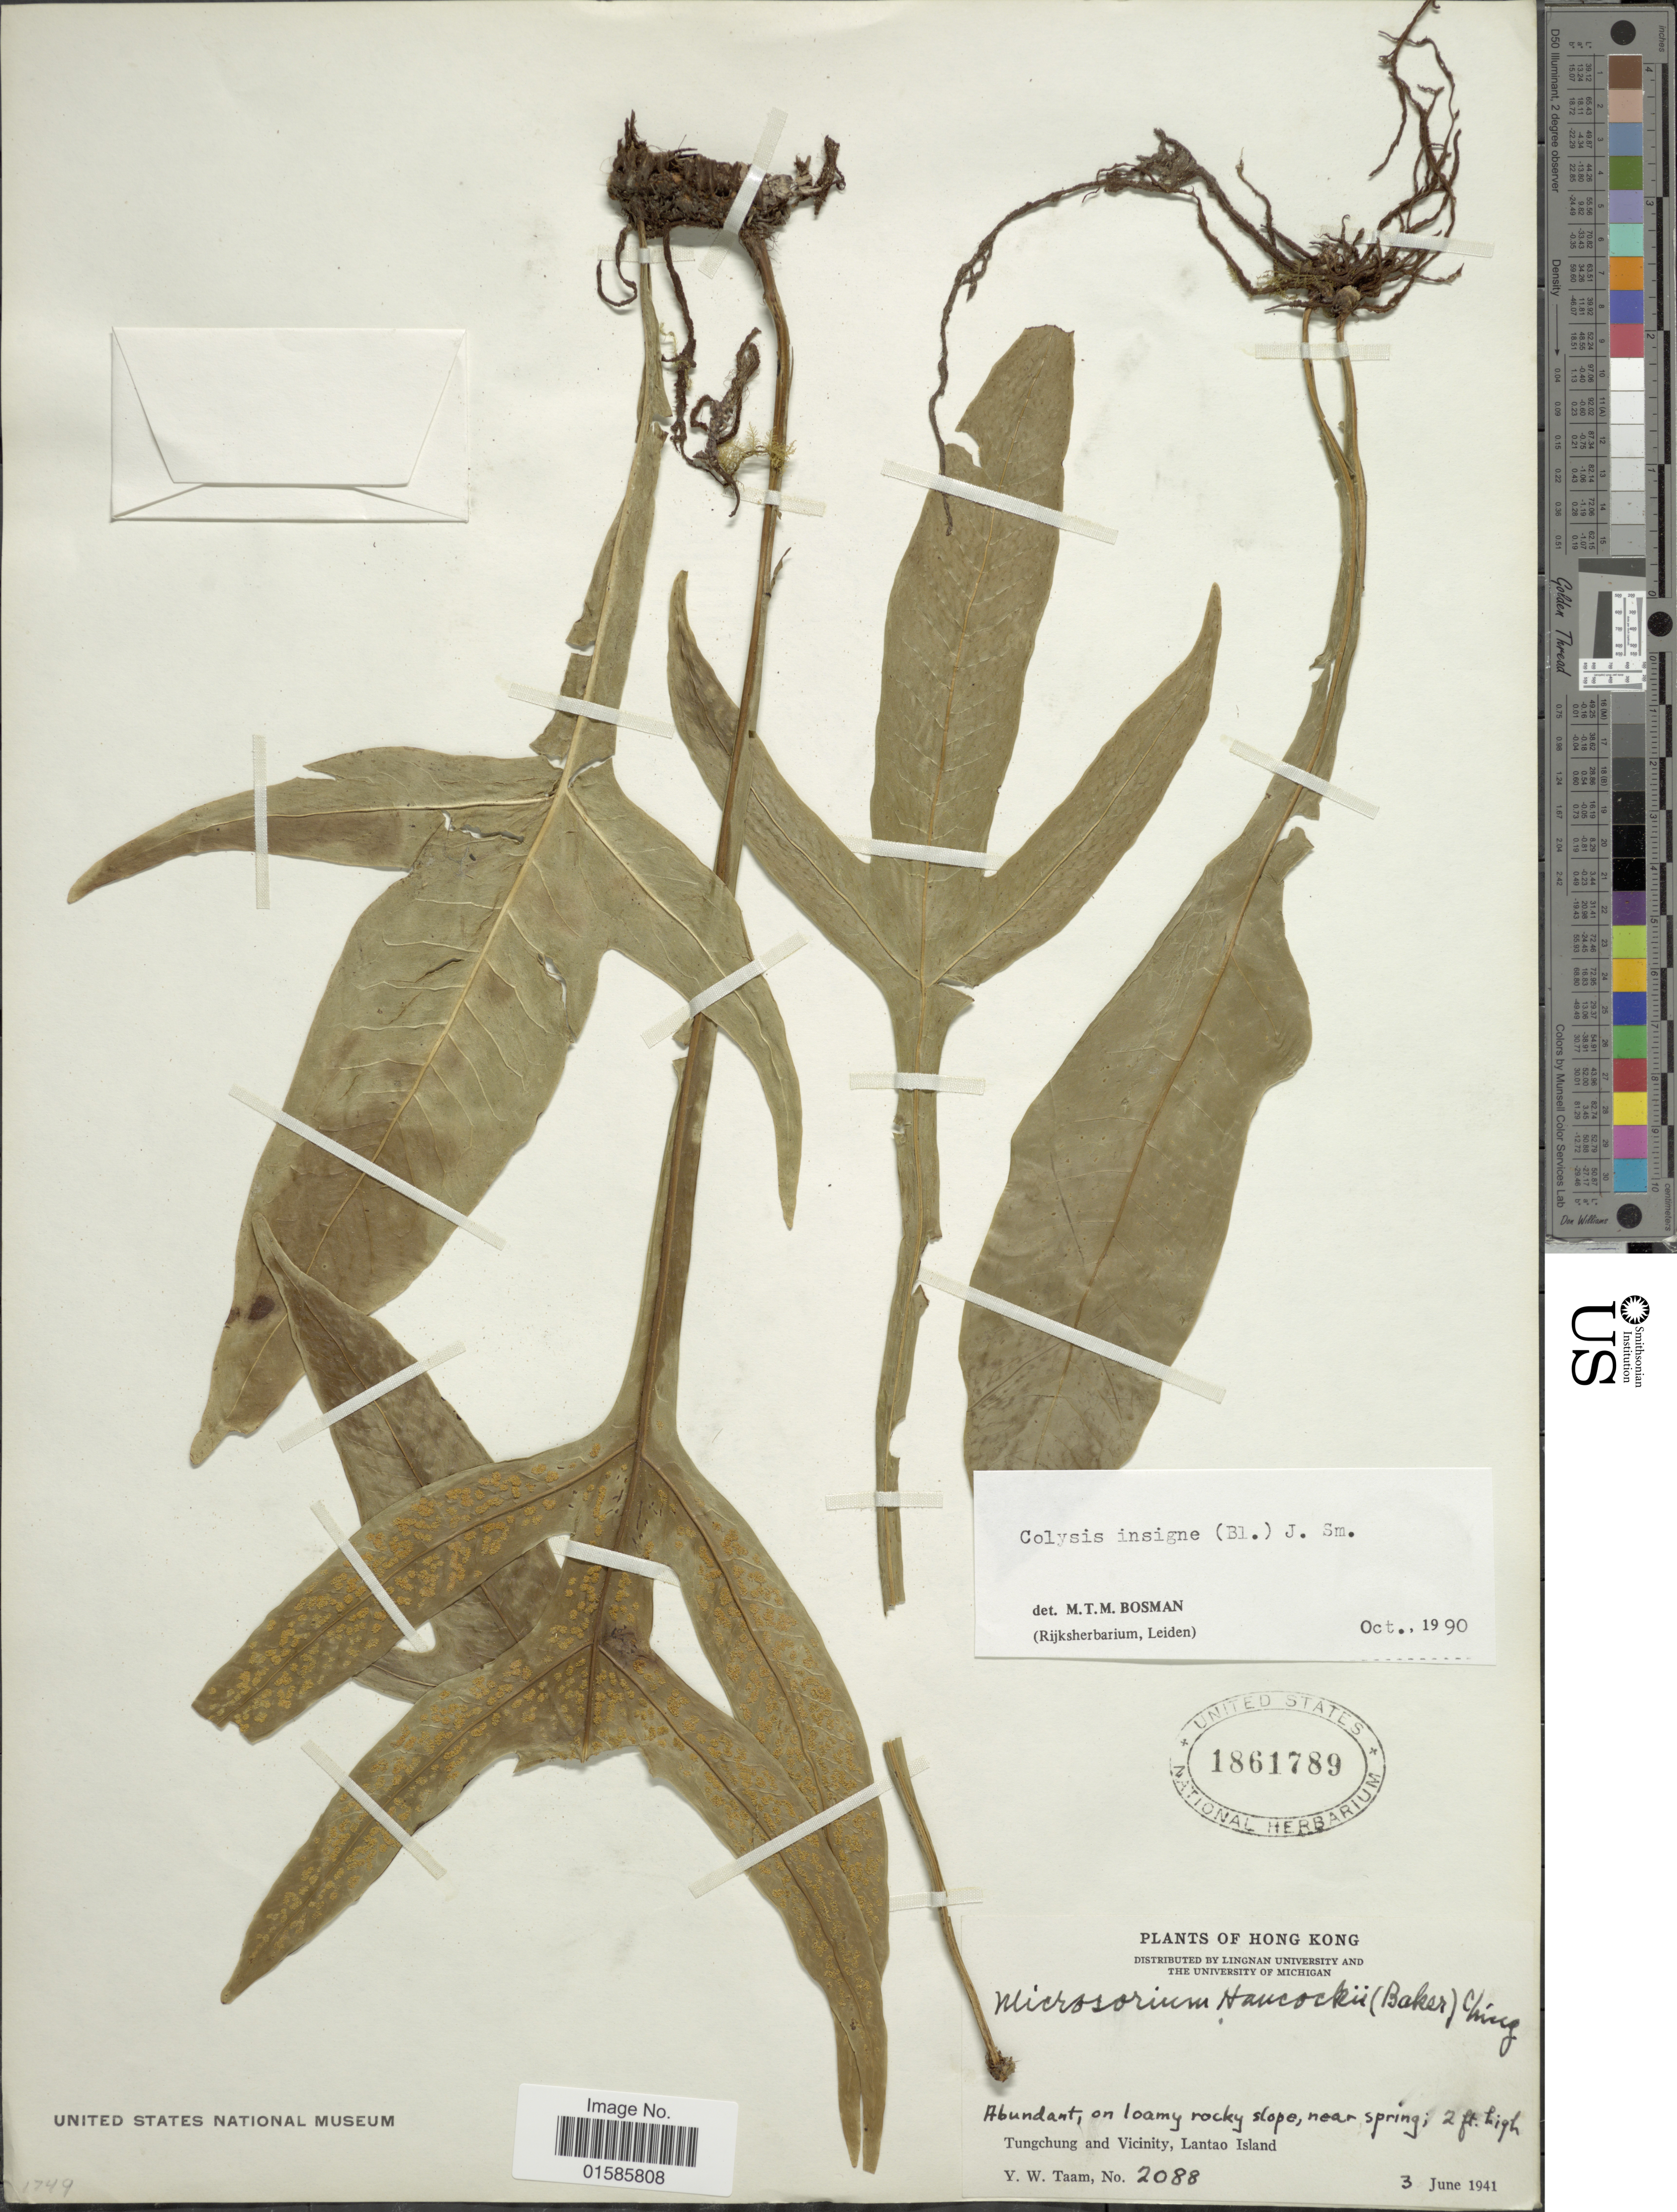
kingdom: Plantae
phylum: Tracheophyta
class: Polypodiopsida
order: Polypodiales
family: Polypodiaceae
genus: Microsorum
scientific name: Microsorum insigne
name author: (Blume) Copel.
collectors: Y. W. Taam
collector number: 2088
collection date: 1941-06-03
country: China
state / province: Hong Kong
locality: Tungchung and Vicinity, Lantao Island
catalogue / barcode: US 1861789